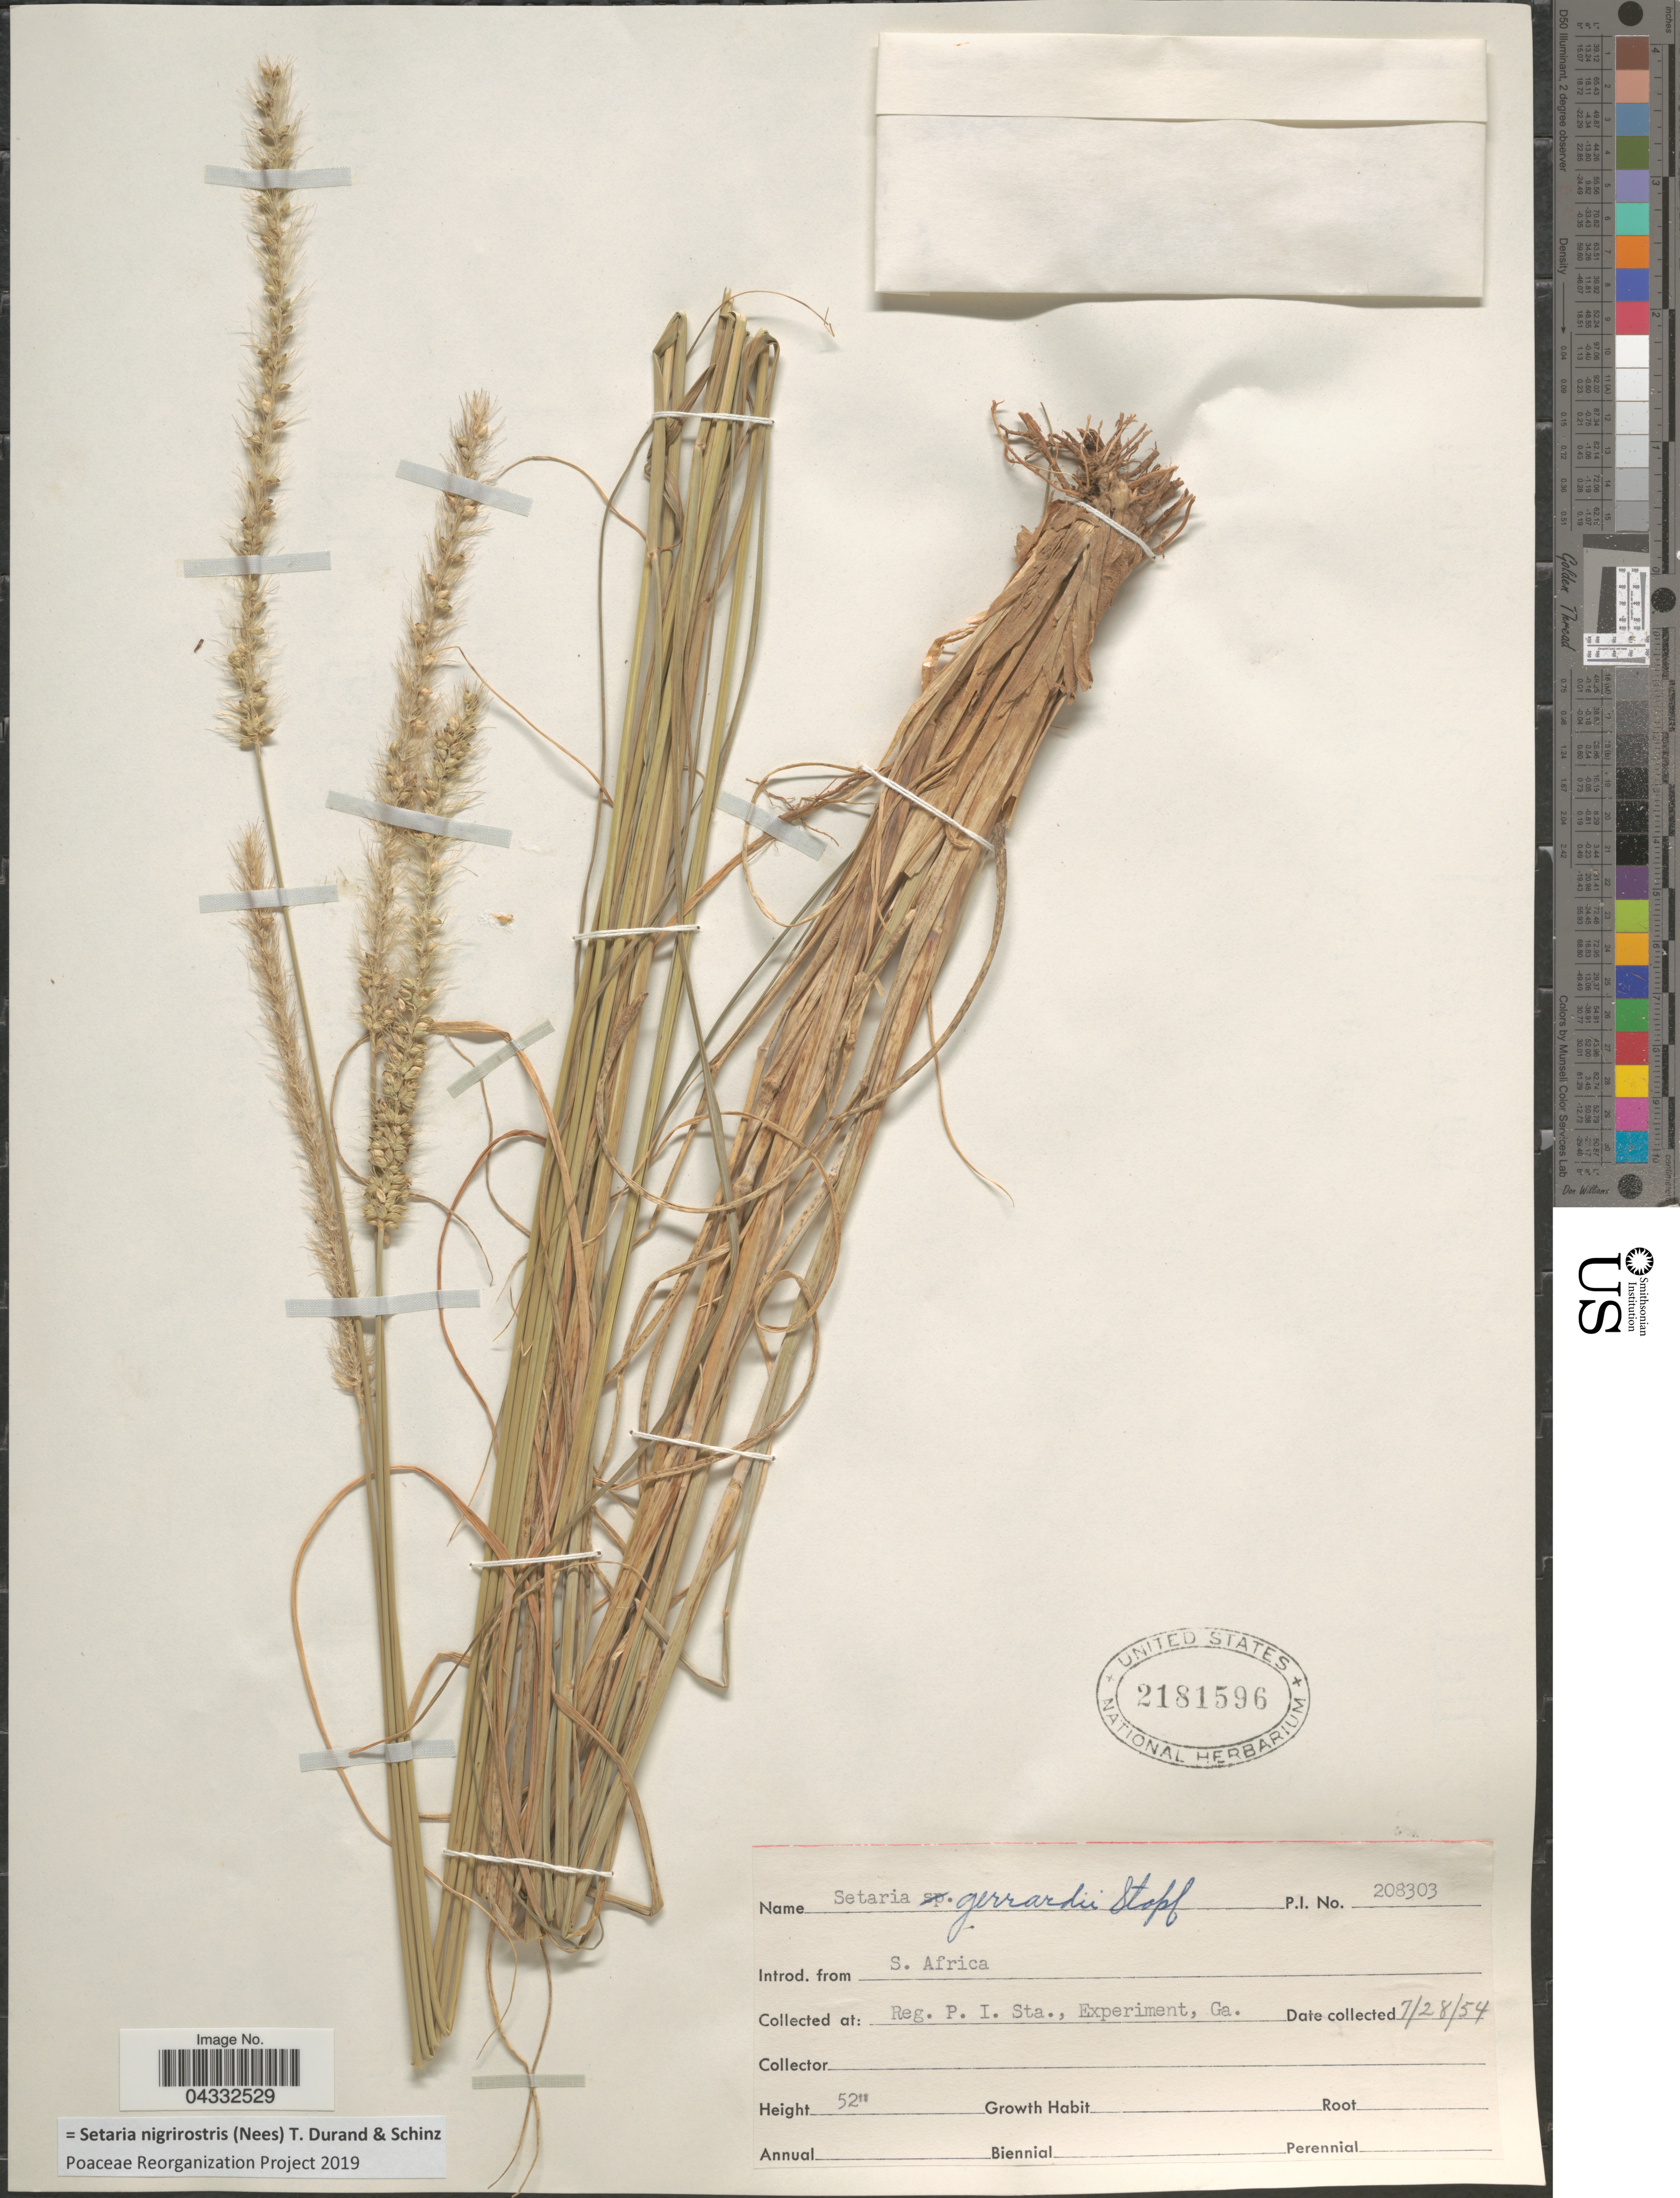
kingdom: Plantae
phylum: Tracheophyta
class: Liliopsida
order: Poales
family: Poaceae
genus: Setaria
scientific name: Setaria nigrirostris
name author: (Nees) Durand & Schinz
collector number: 208303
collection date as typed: Transcribed d/m/y: 28/7/54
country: United States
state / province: Georgia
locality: Reg. P. I. Sta., Experiment, Ga.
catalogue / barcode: US 2181596